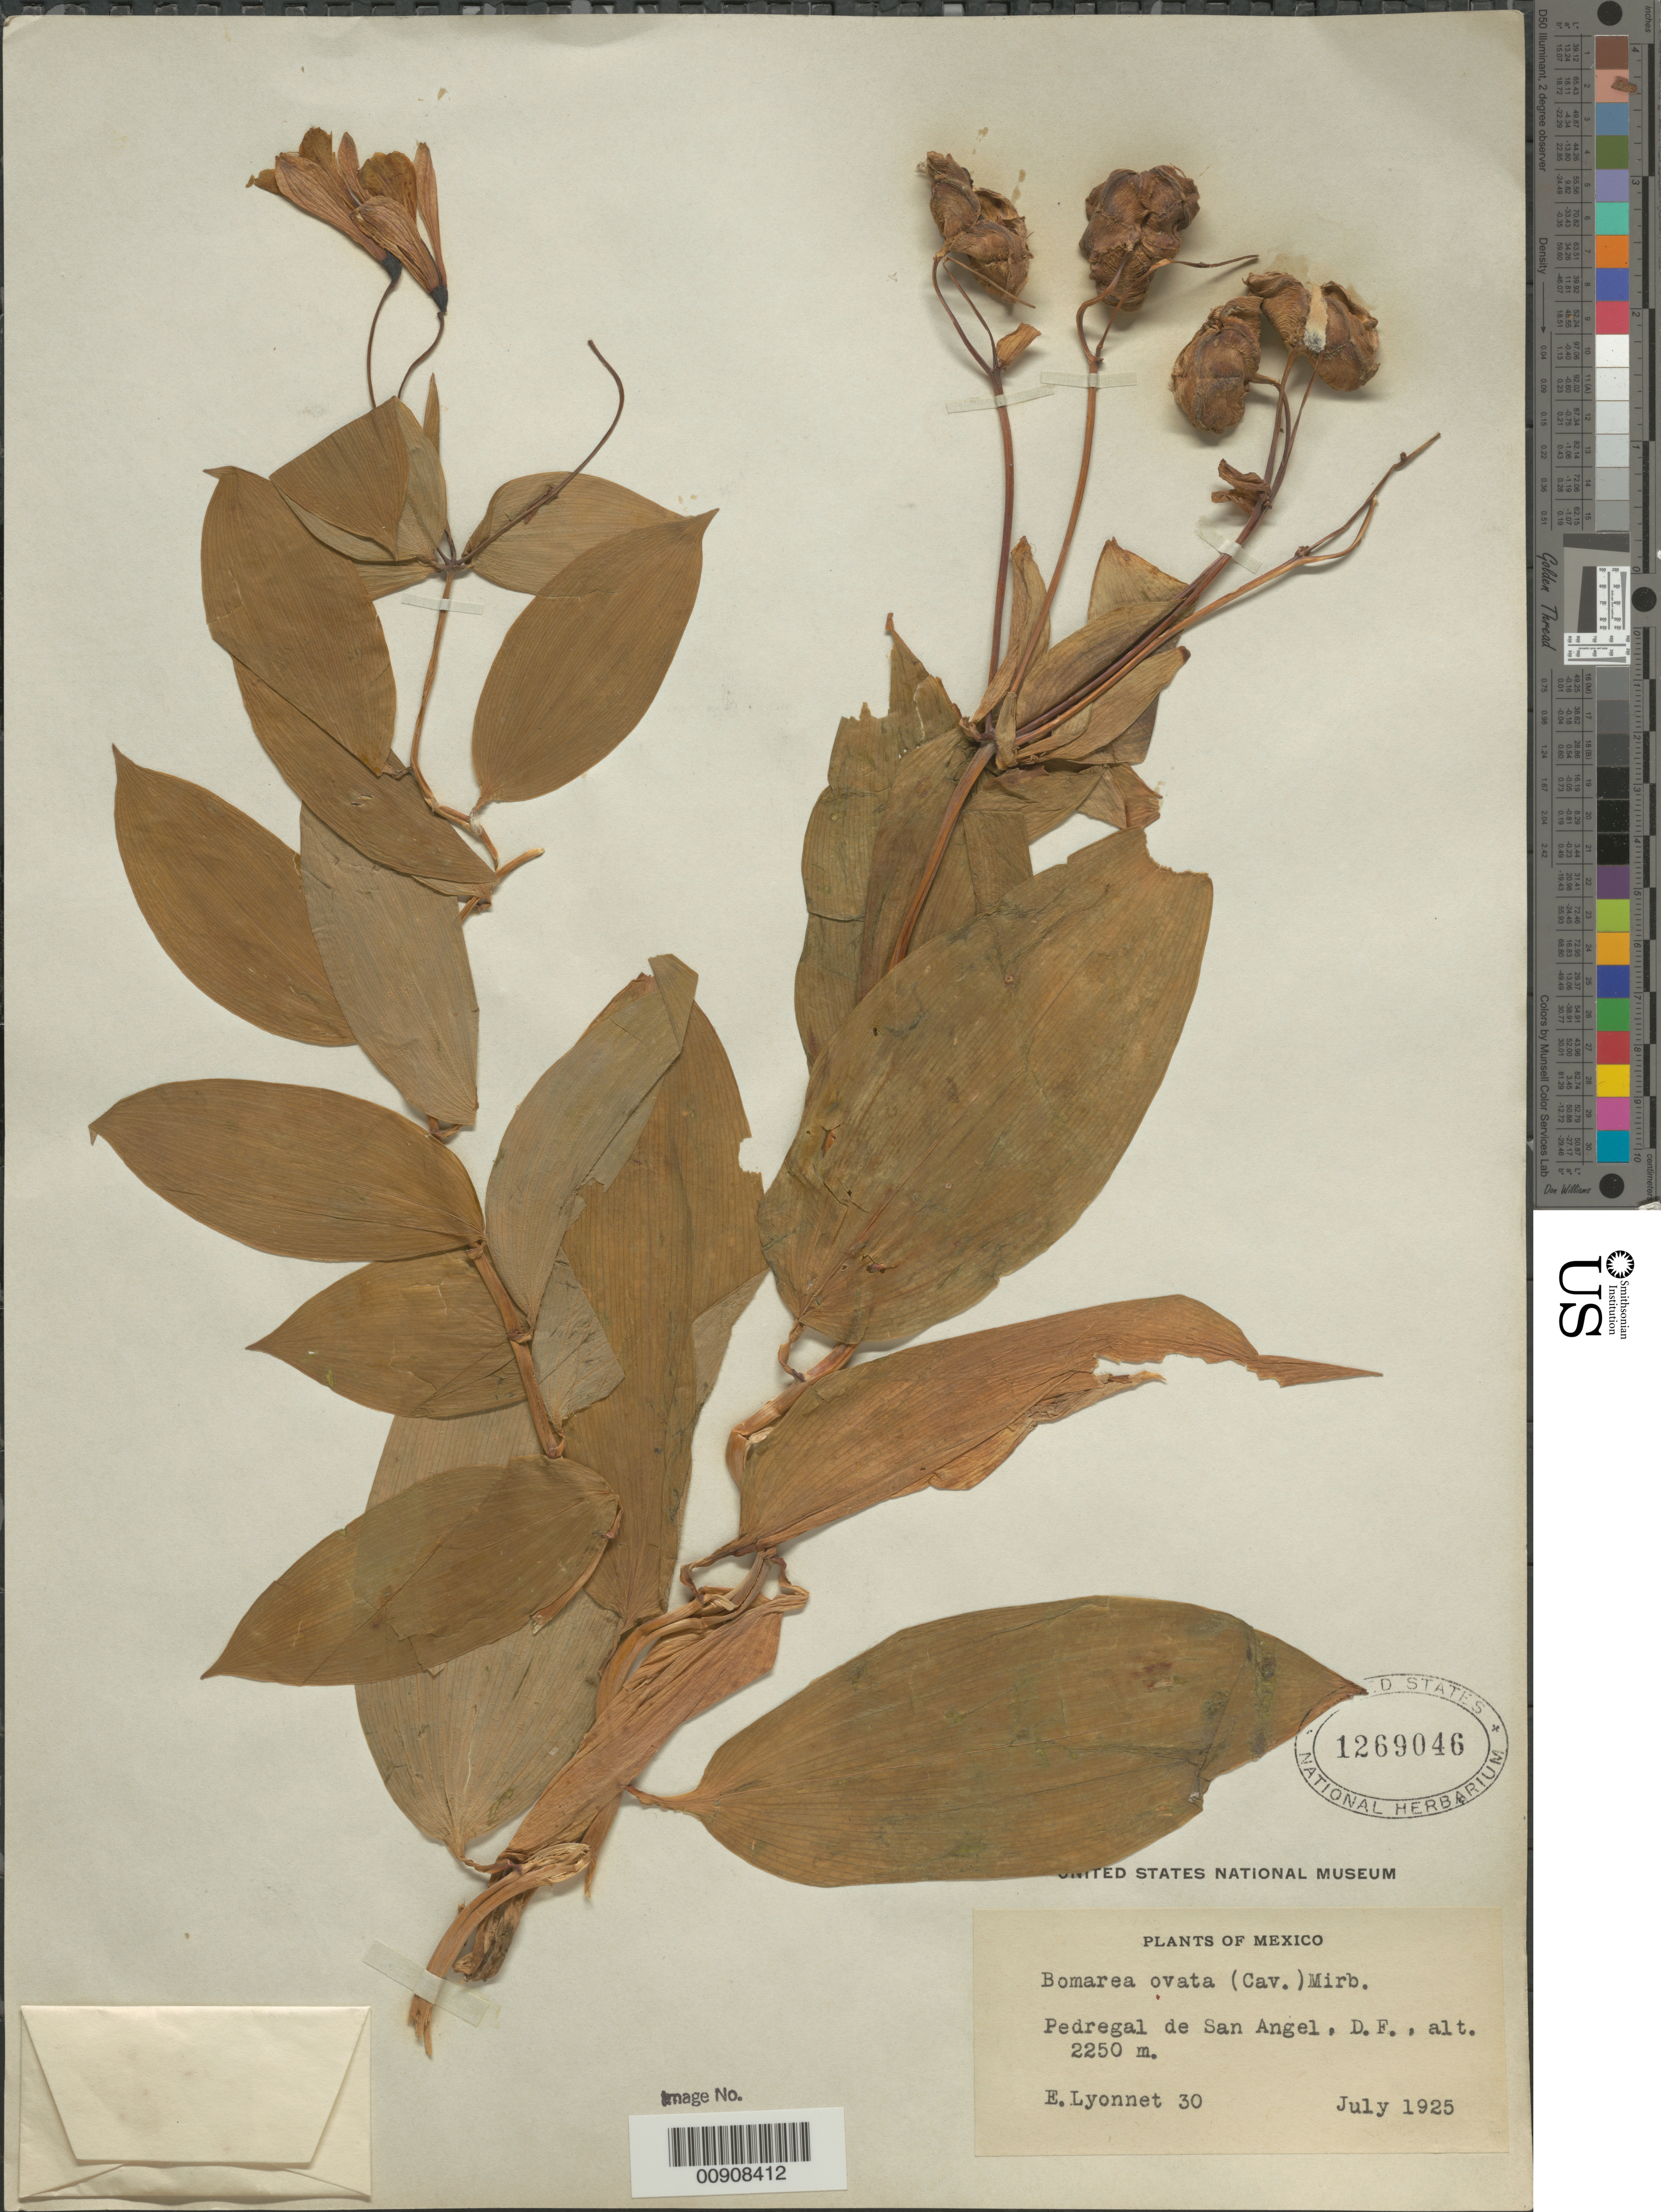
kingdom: Plantae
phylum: Tracheophyta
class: Liliopsida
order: Liliales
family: Alstroemeriaceae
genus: Bomarea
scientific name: Bomarea ovata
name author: (Cav.) Mirb.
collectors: Bro. E. Lyonnet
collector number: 30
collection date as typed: Jul 1925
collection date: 1925-07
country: Mexico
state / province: Distrito Federal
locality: Pedregal de San Angel, D.F.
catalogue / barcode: US 1269046